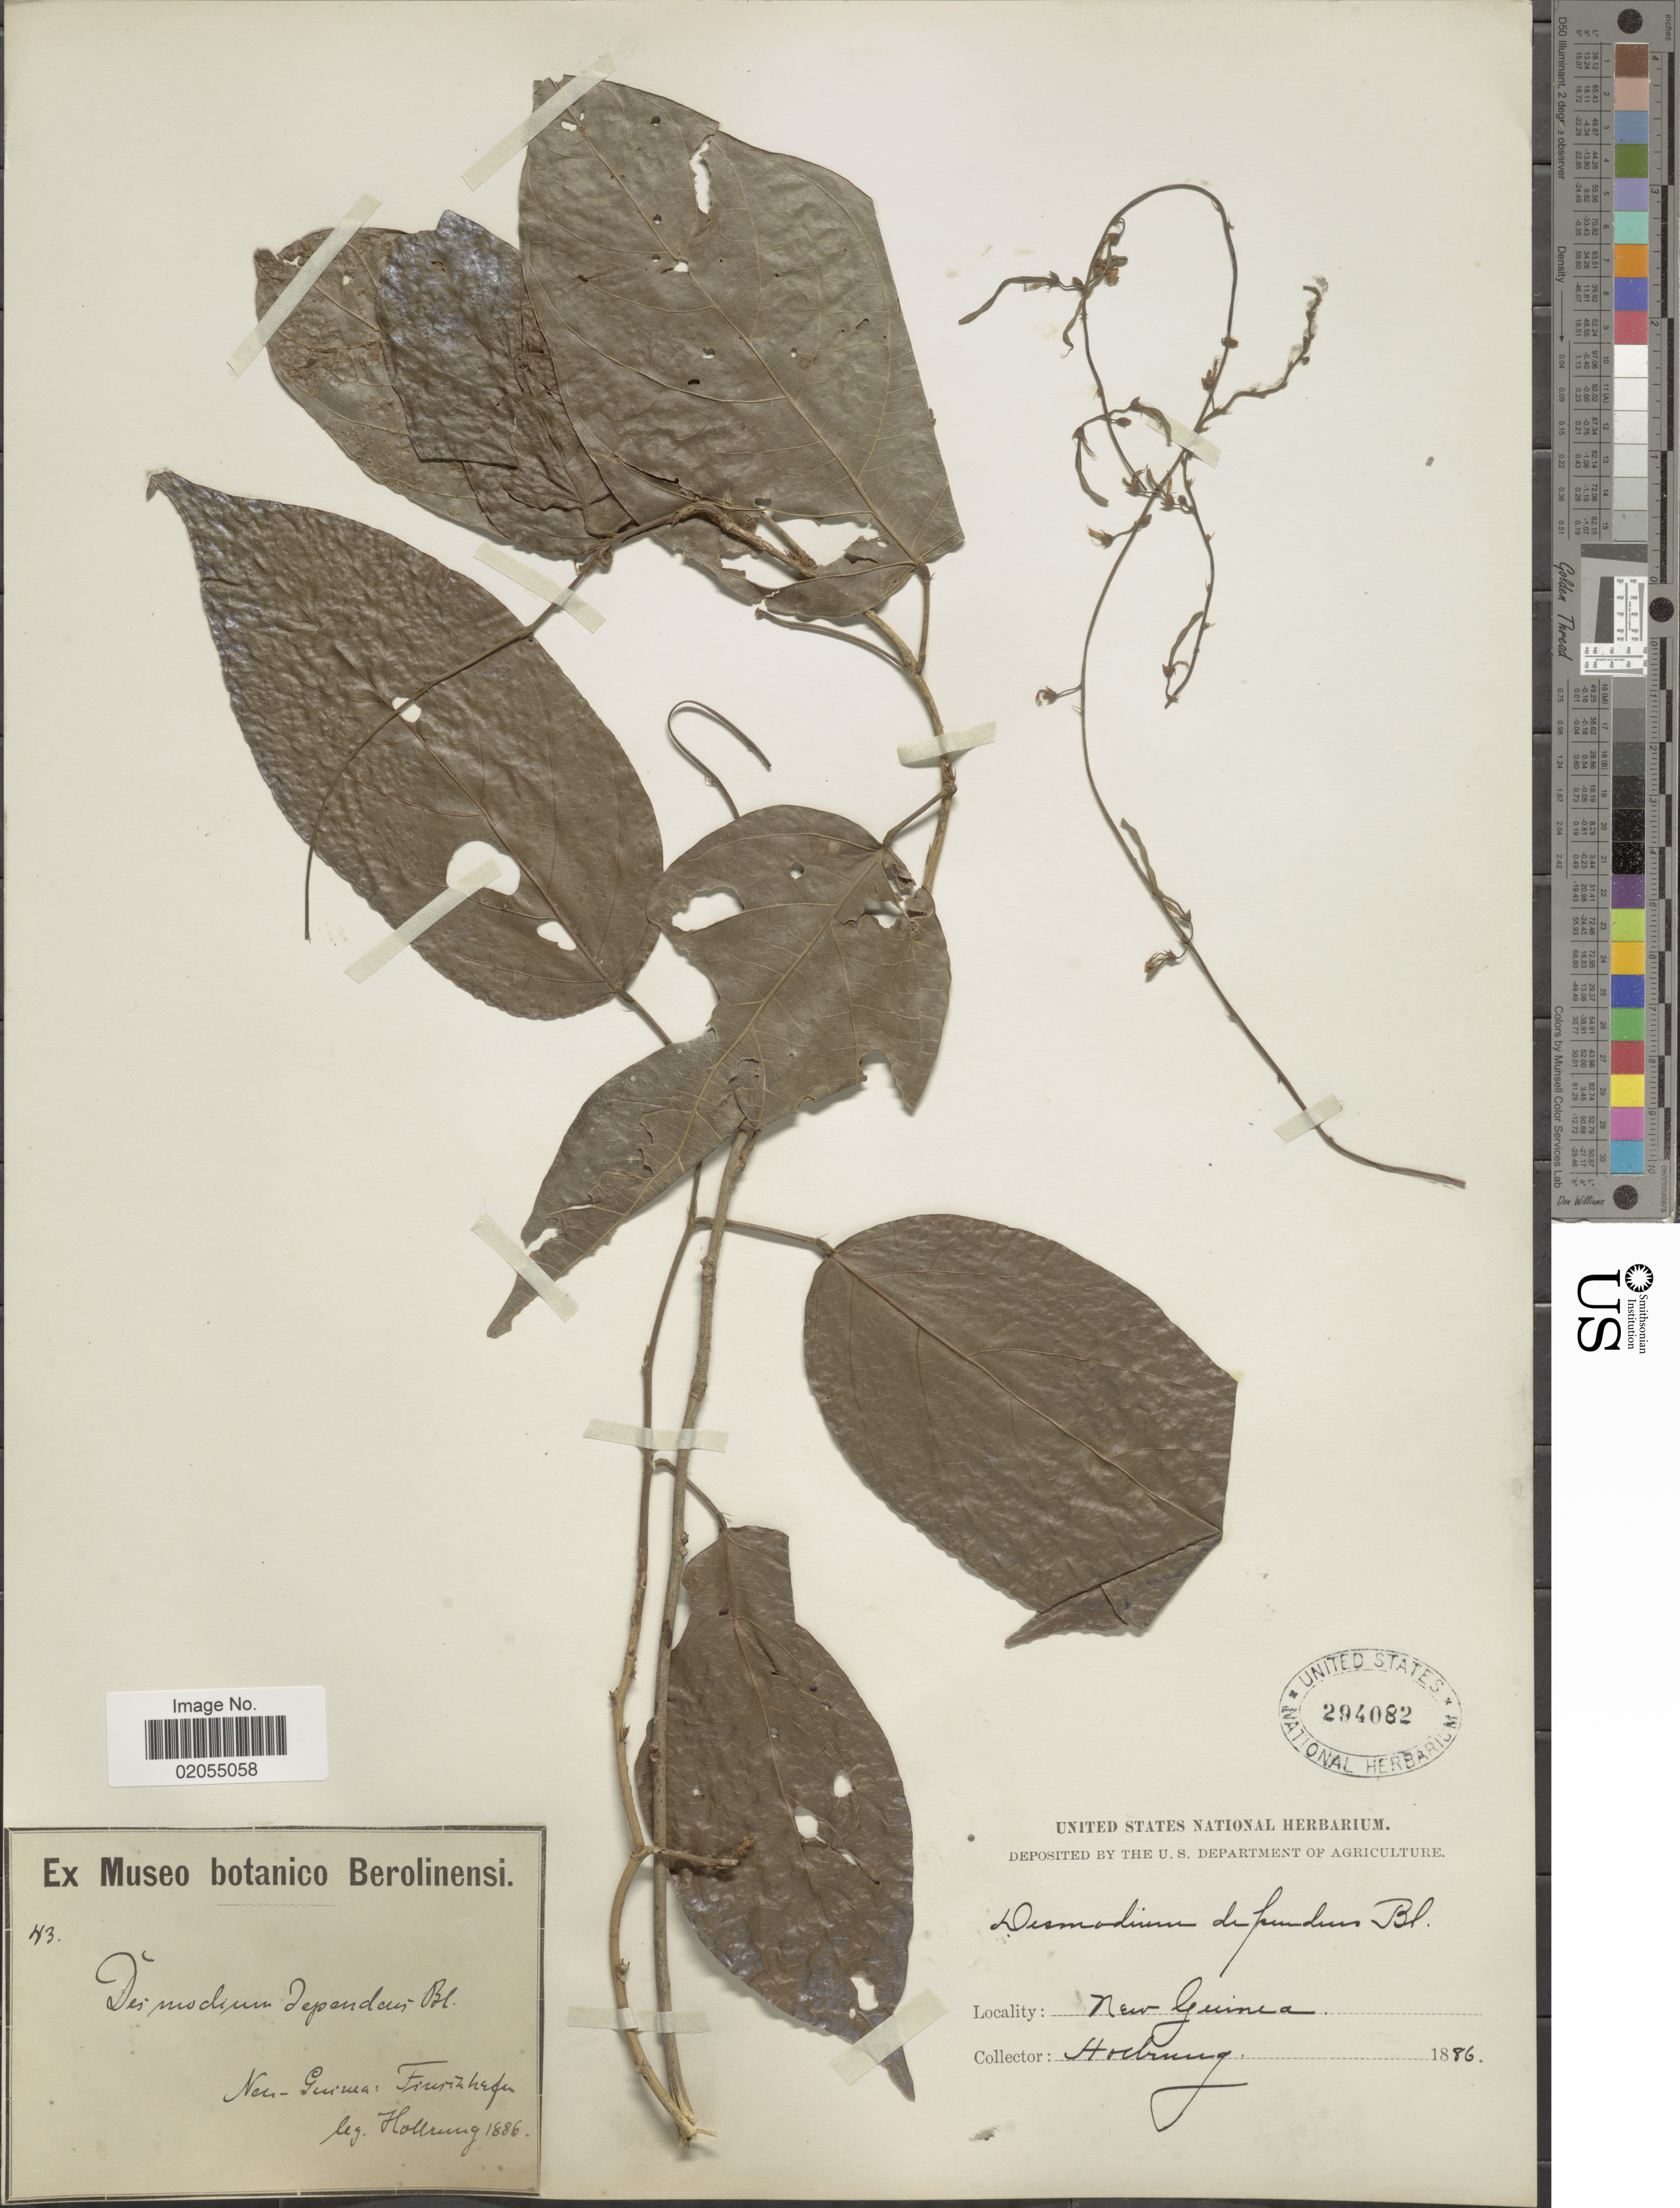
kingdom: Plantae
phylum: Tracheophyta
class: Magnoliopsida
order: Fabales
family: Fabaceae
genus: Hanslia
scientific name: Hanslia ormocarpoides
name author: (DC.) H. Ohashi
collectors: Hollrung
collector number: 43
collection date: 1886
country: Papua New Guinea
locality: New Guinea, [illegible text]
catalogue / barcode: US 294082